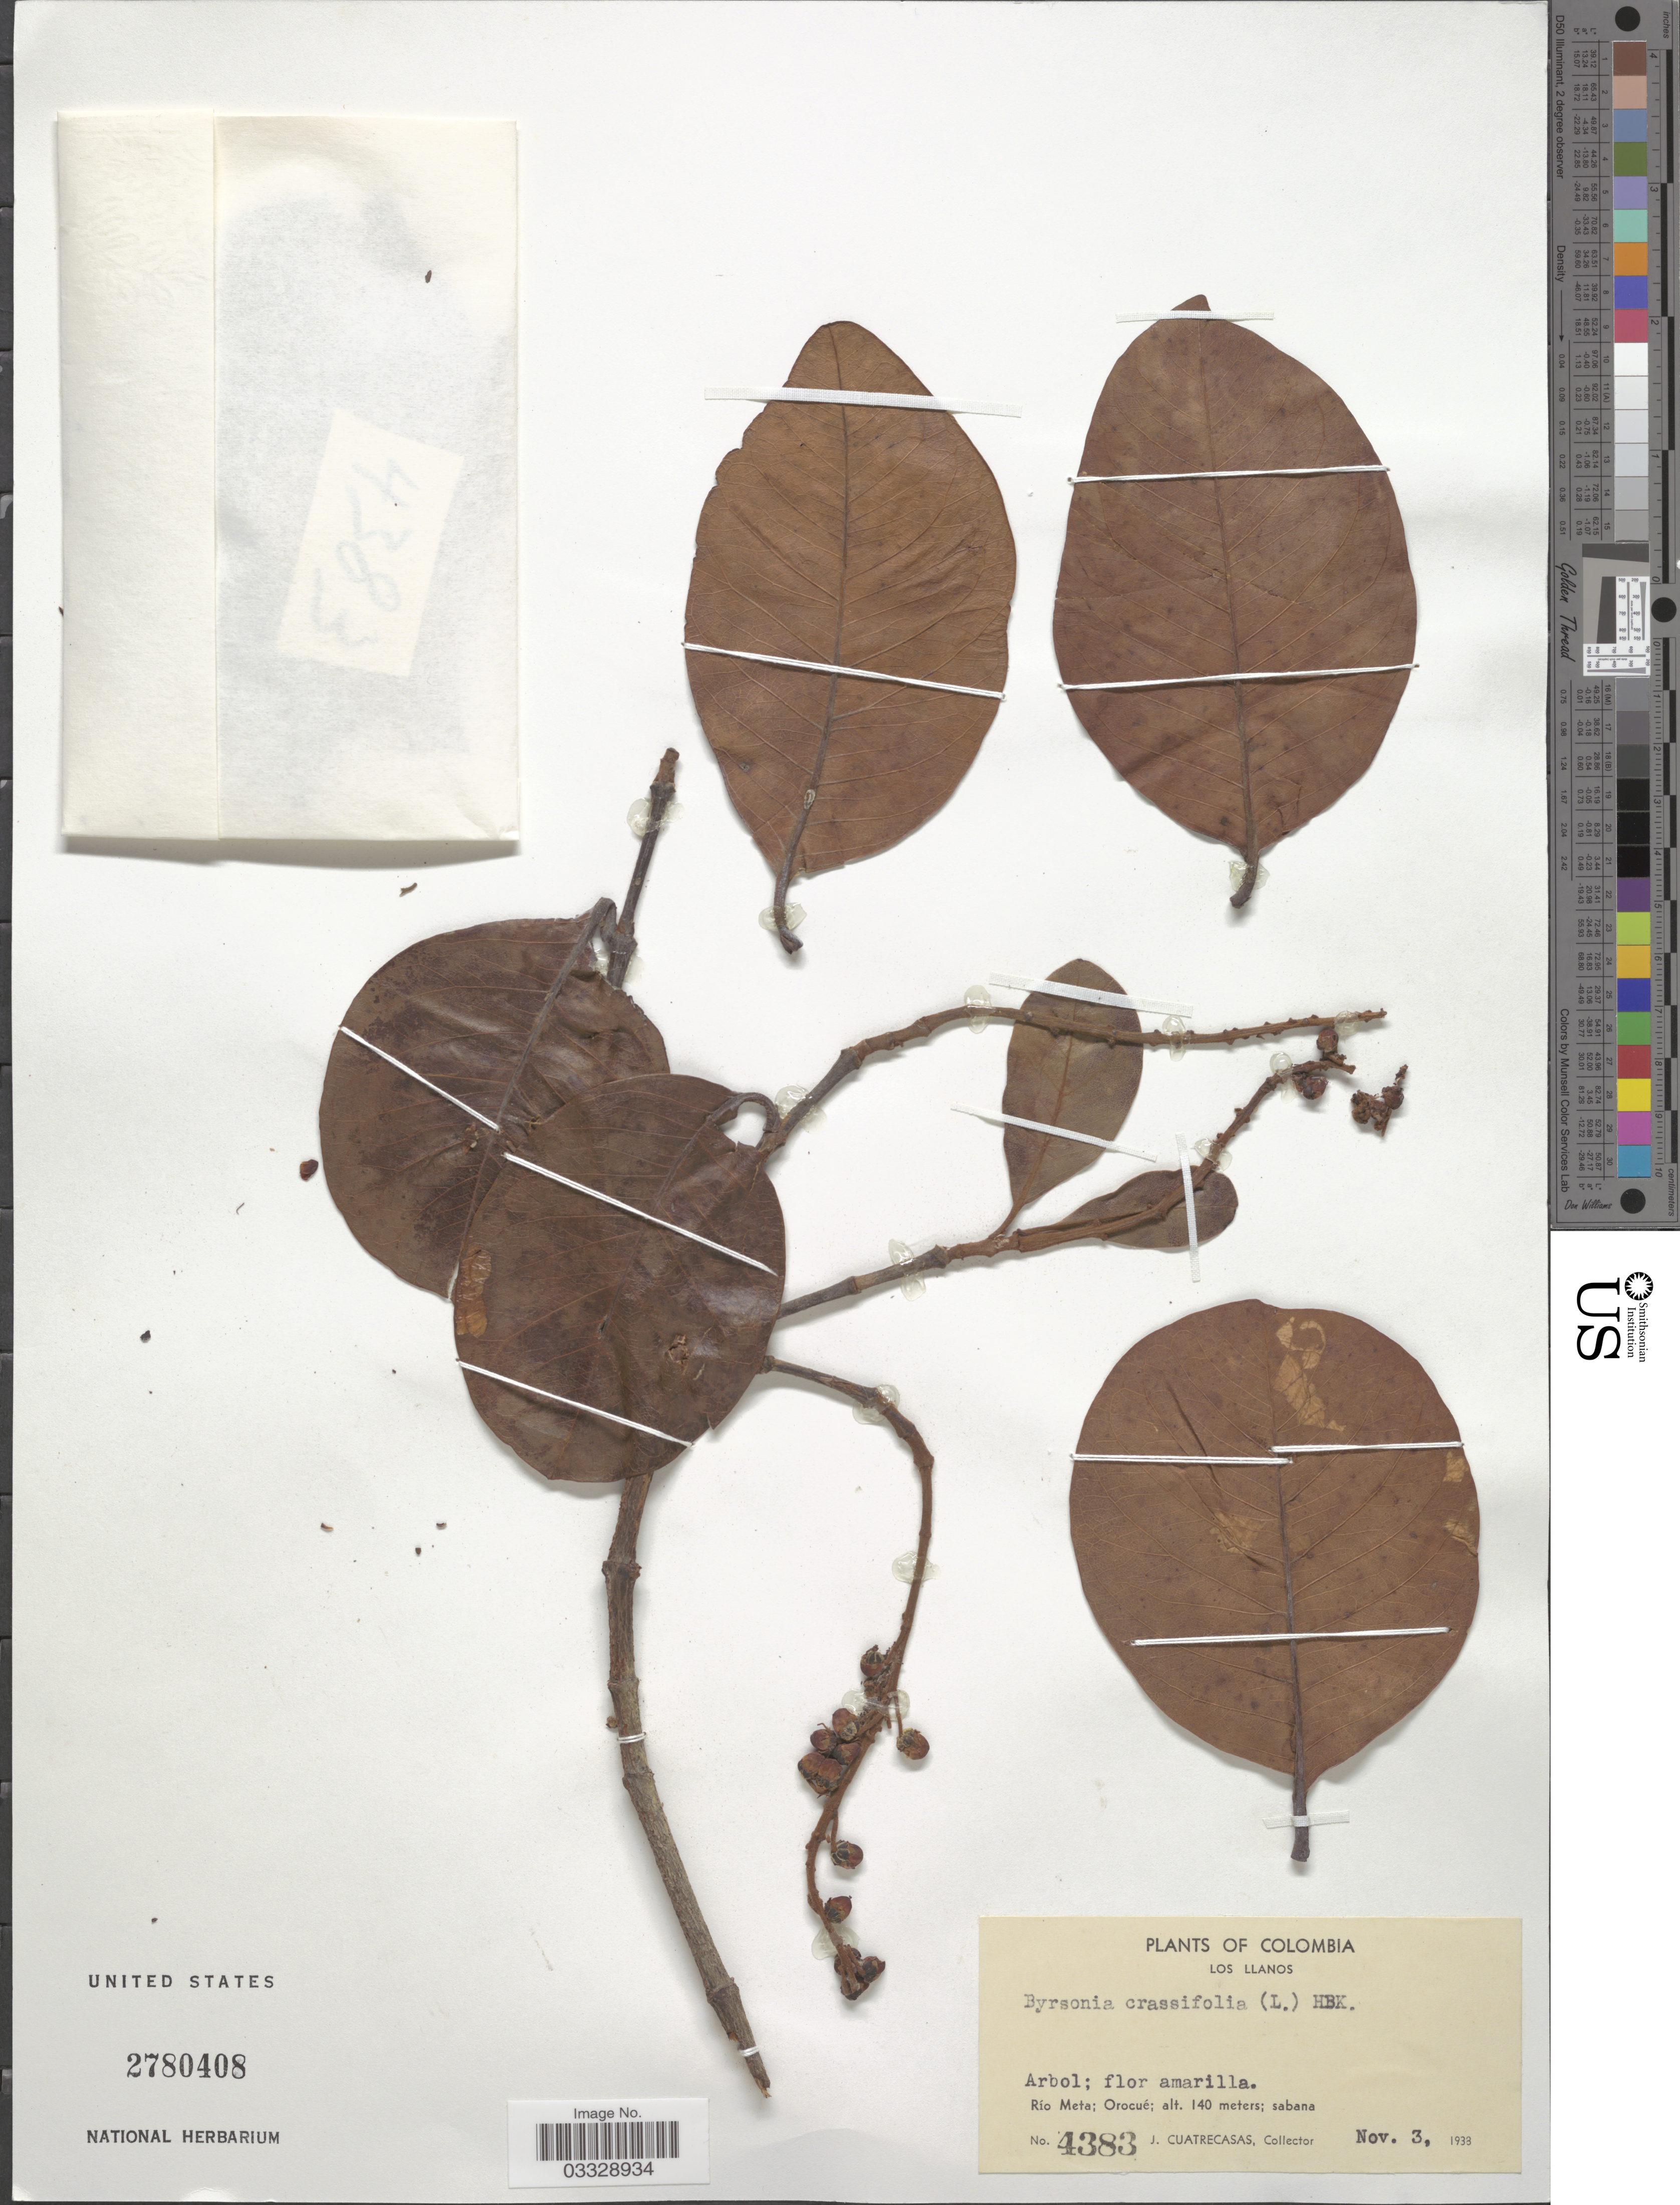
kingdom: Plantae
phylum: Tracheophyta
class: Magnoliopsida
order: Malpighiales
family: Malpighiaceae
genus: Byrsonima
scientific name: Byrsonima crassifolia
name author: (L.) Kunth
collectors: J. Cuatrecasas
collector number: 4383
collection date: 1938-11-03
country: Colombia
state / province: Meta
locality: Los Llanos. Río Meta; Orocué.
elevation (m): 140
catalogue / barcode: US 2780408